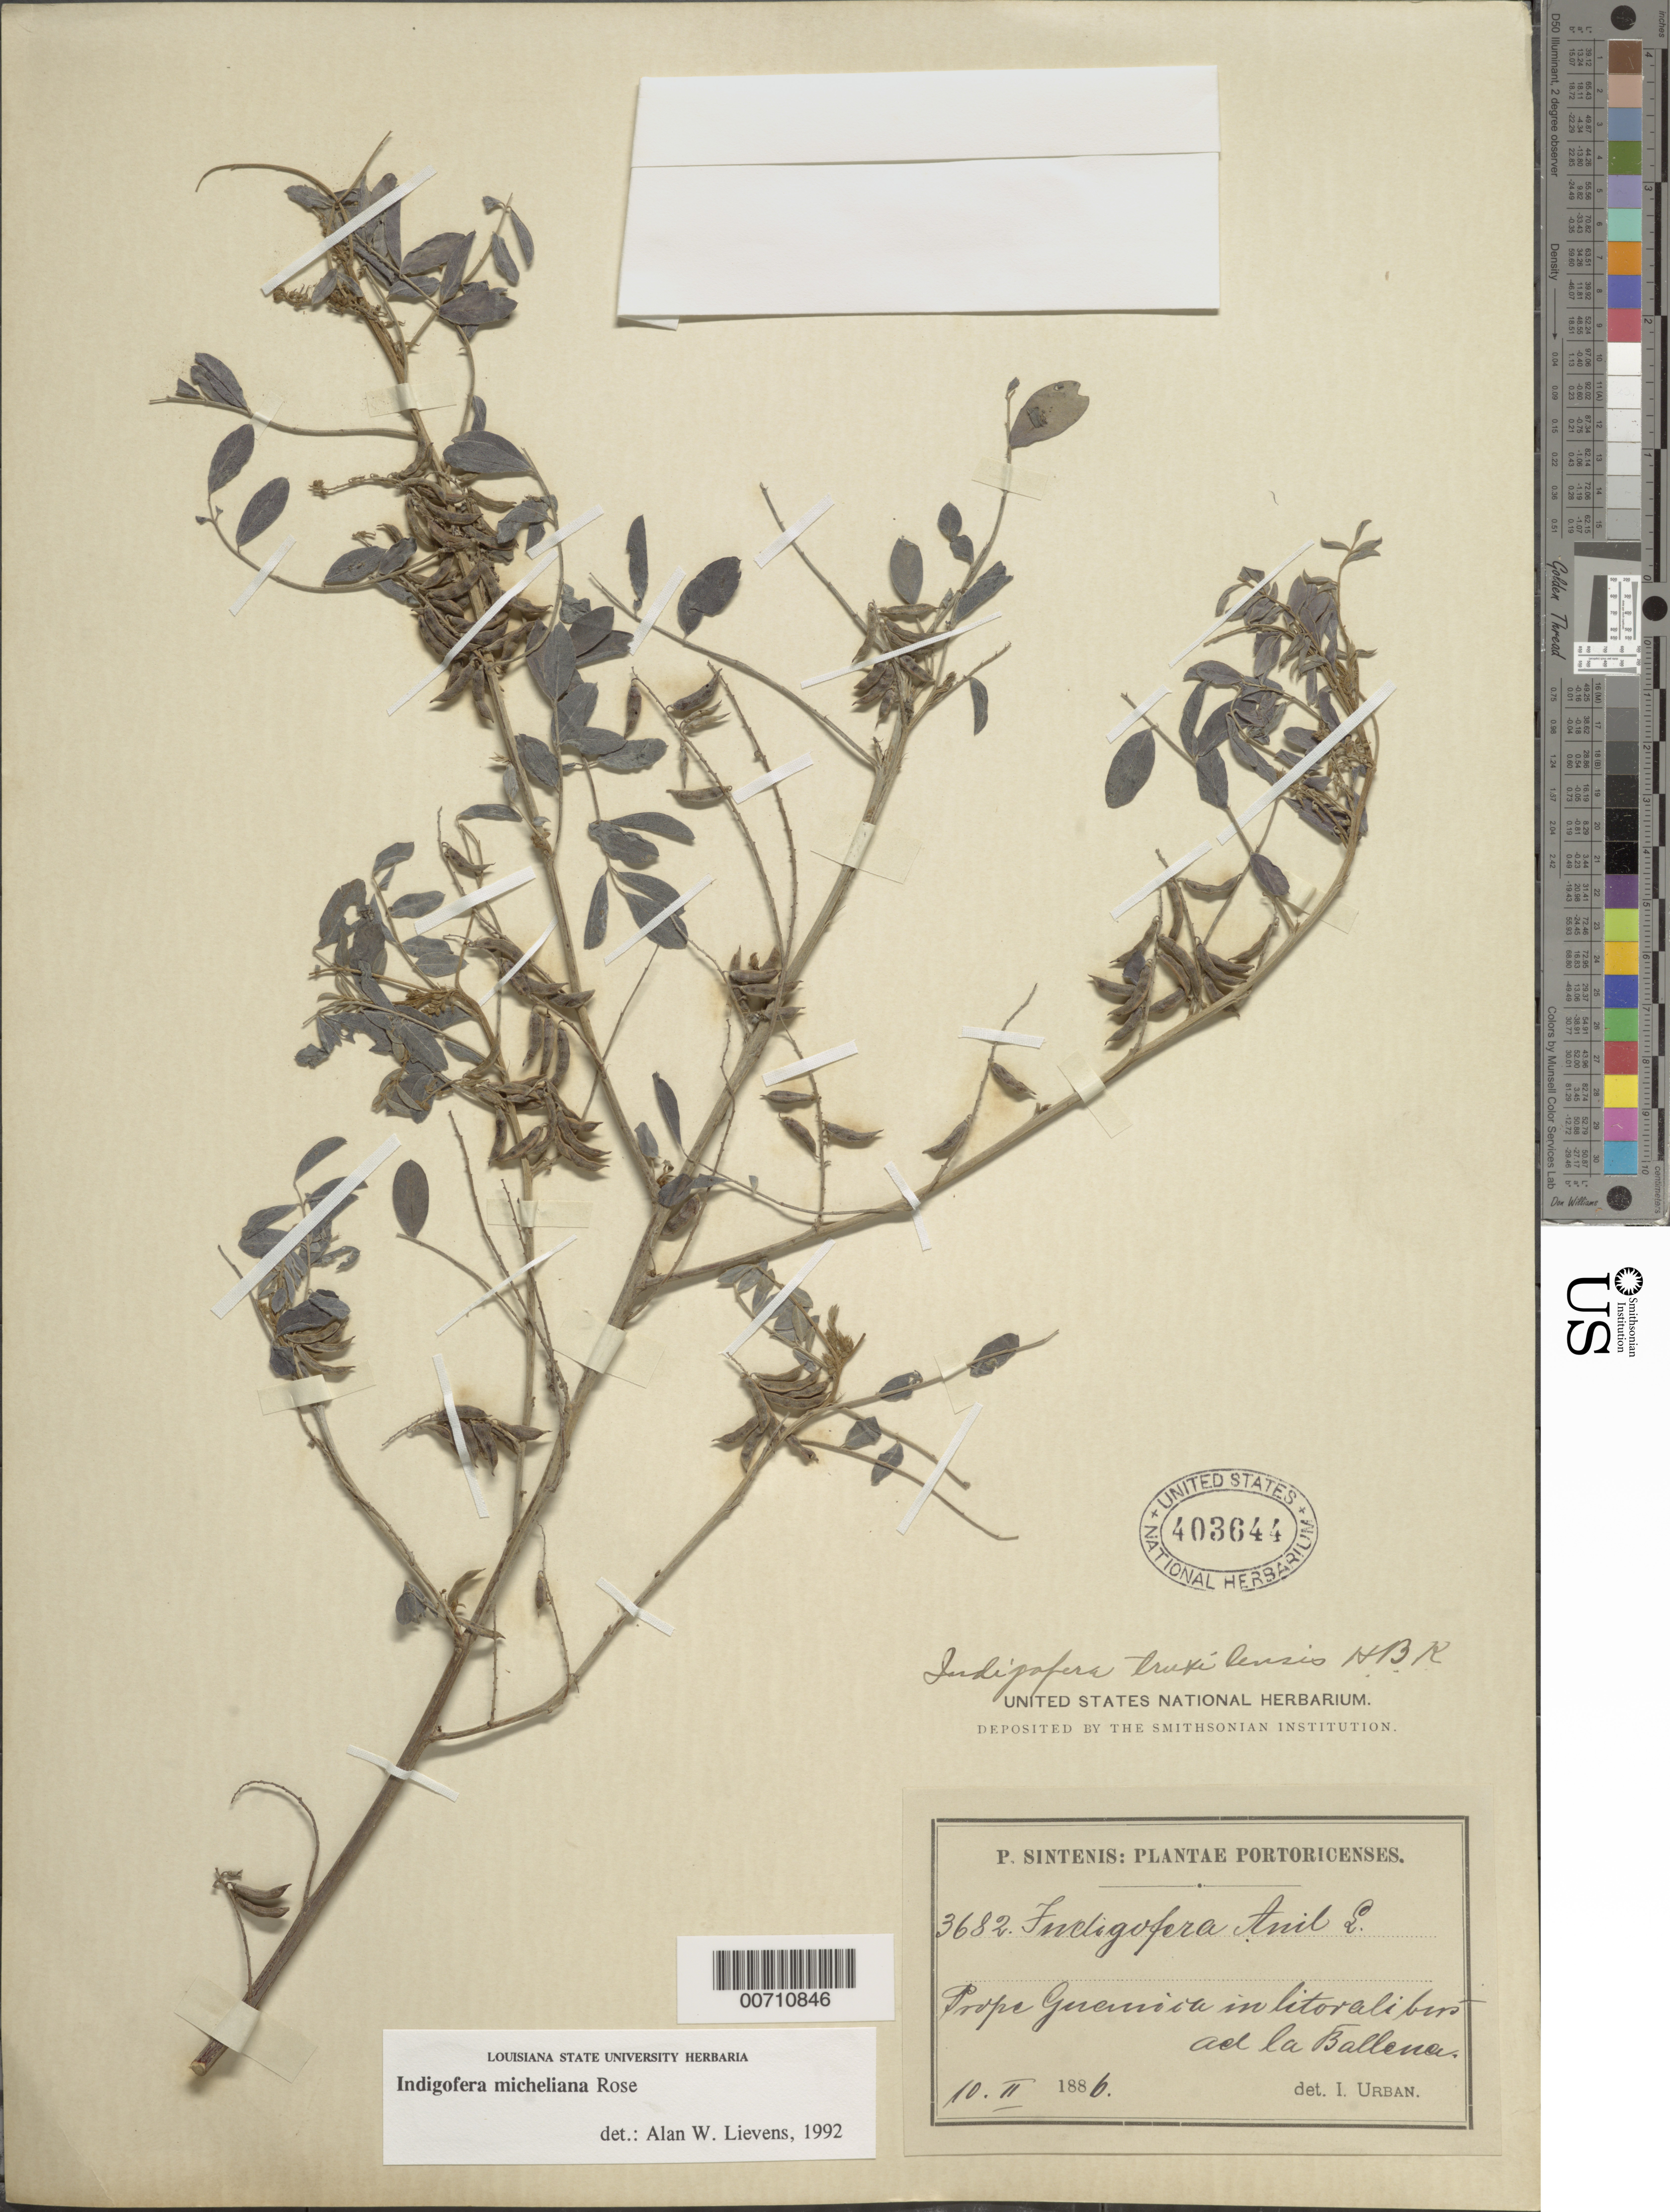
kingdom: Plantae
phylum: Tracheophyta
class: Magnoliopsida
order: Fabales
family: Fabaceae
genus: Indigofera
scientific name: Indigofera micheliana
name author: Rose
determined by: Lievens, A. W., (LSU), Louisiana State University Herbarium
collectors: P. Sintenis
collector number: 3682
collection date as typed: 10 Feb 1886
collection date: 1886-02-10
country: Puerto Rico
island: Greater Antilles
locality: Prope Guanica in litoralibus ad la Ballena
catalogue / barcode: US 403644